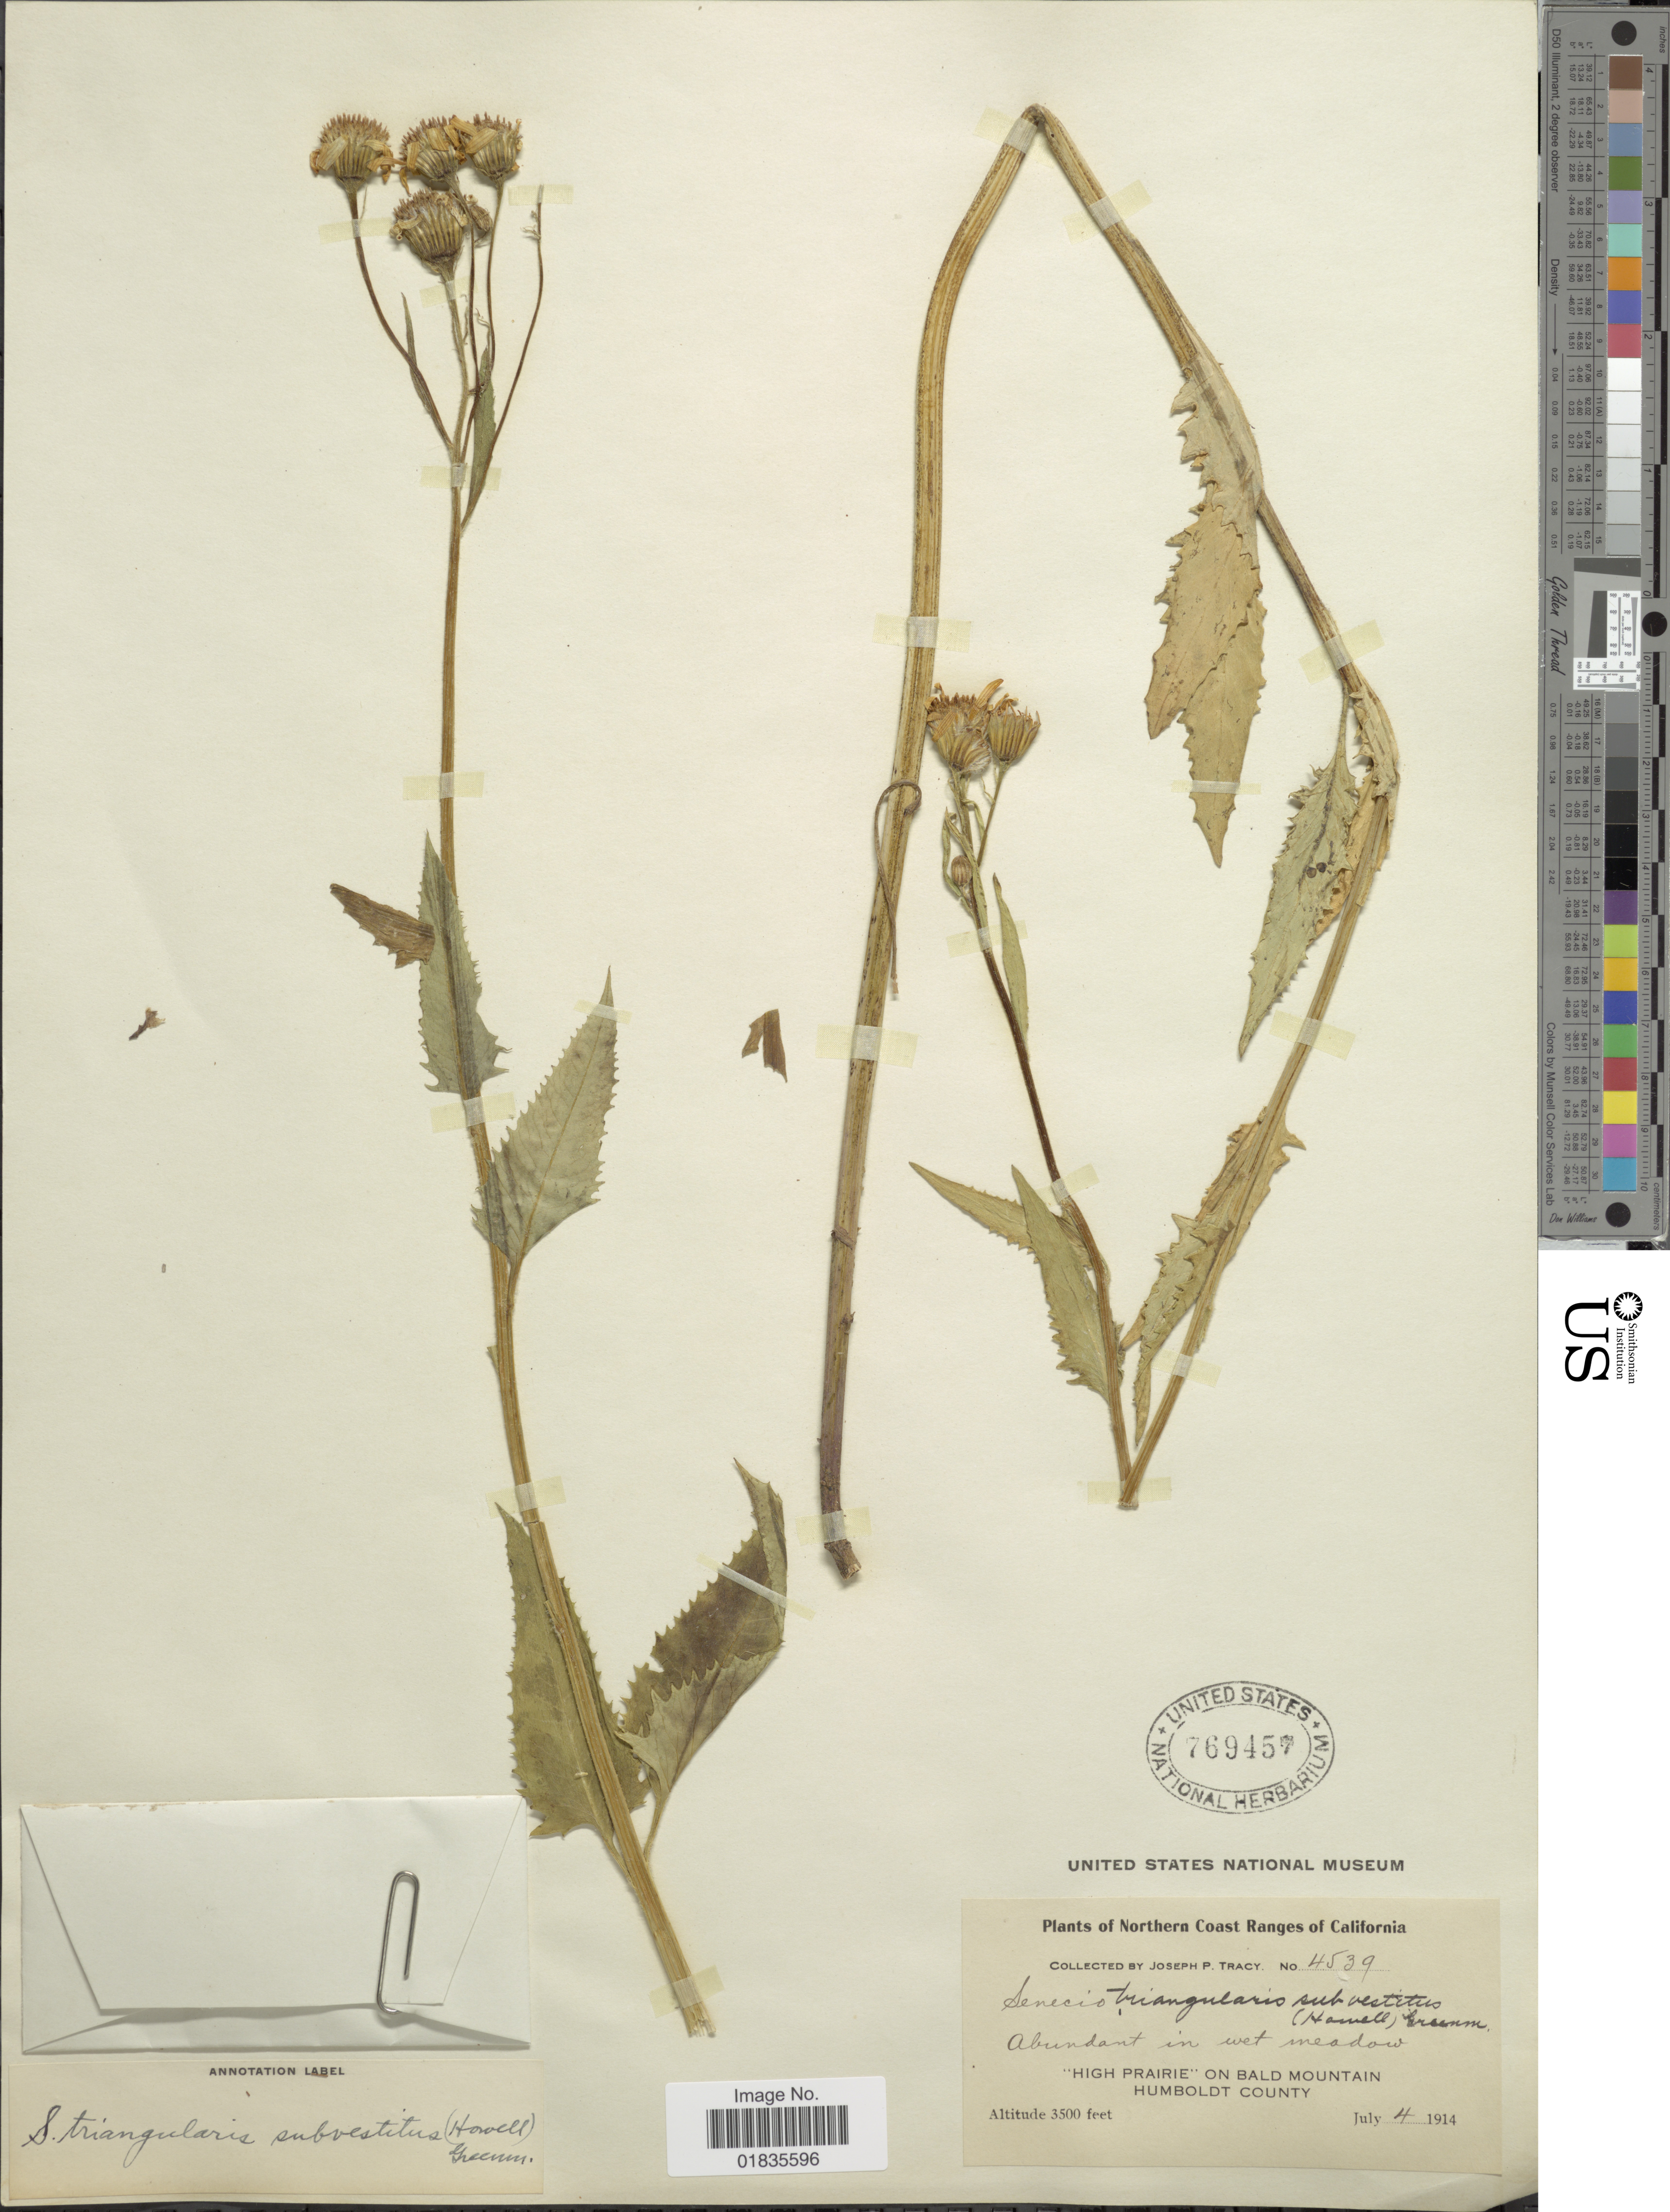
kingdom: Plantae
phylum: Tracheophyta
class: Magnoliopsida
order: Asterales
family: Asteraceae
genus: Senecio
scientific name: Senecio triangularis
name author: Hook.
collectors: J. Tracy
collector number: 4539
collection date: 1914-07-04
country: United States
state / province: California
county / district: Humboldt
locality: Northern Coast Ranges of California, abundant in wet meadow, "High Prairie"on Bald Mountain, Humboldt County.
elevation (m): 1067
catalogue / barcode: US 769457